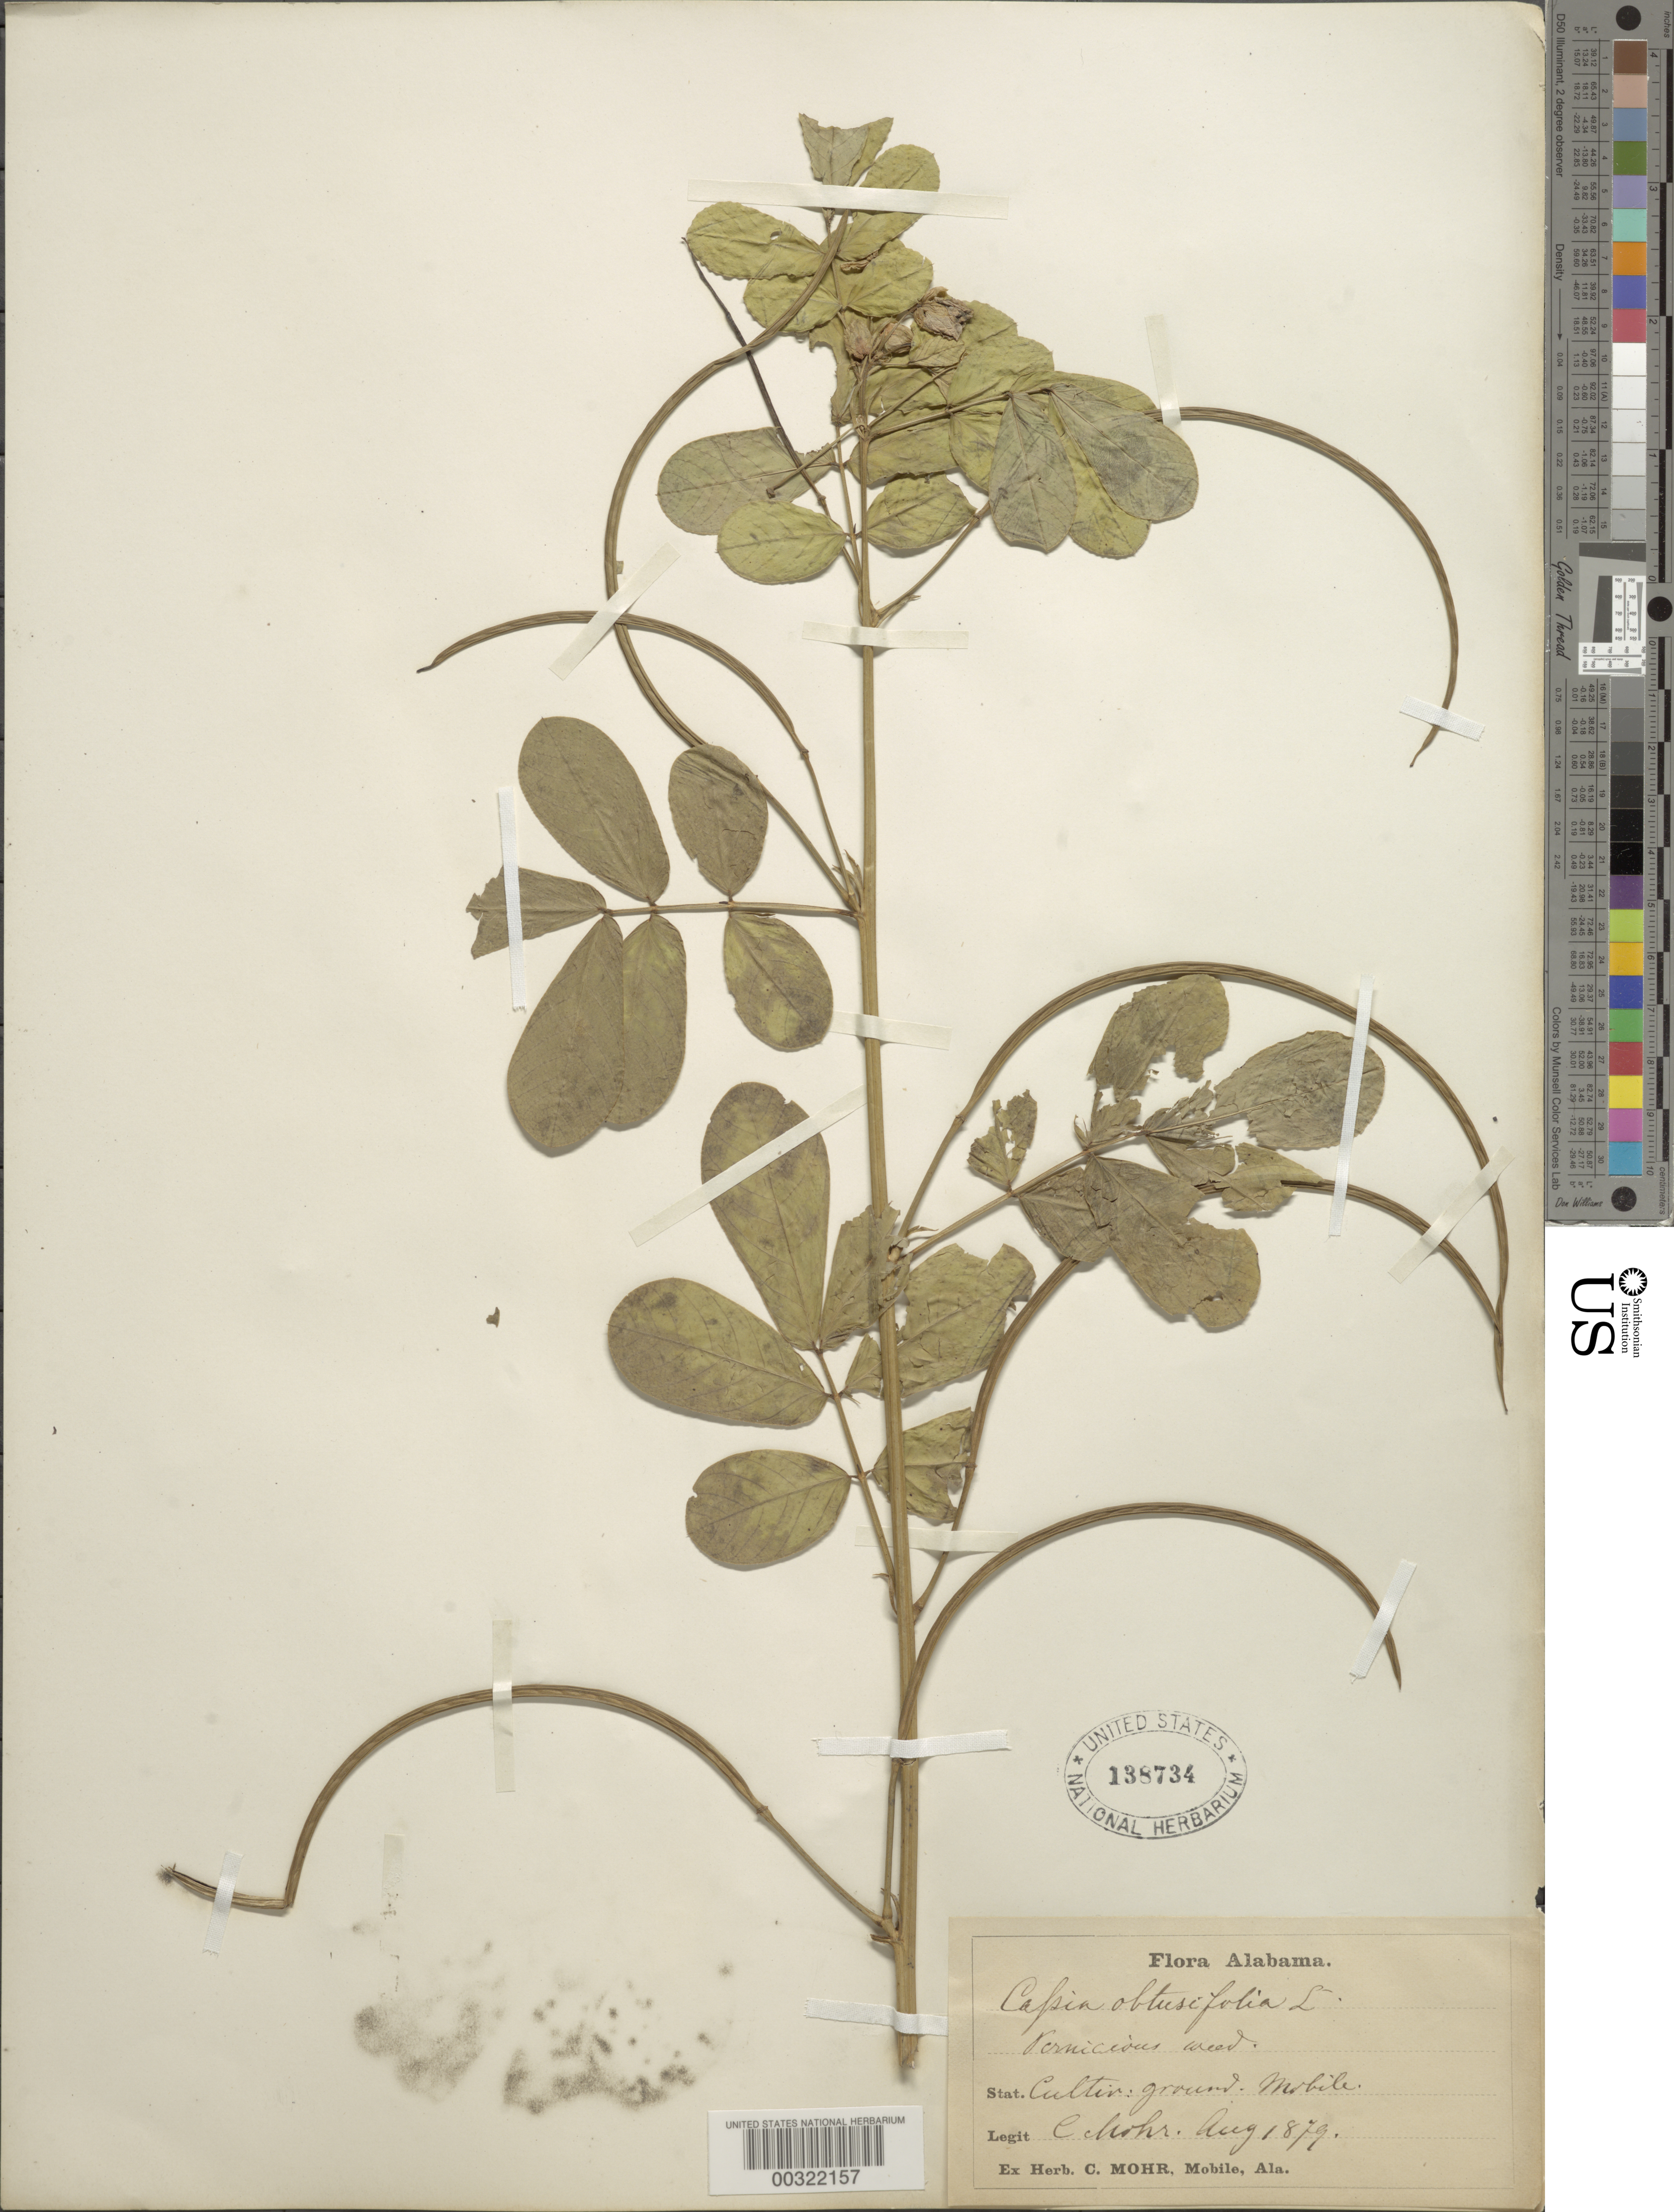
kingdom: Plantae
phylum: Tracheophyta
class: Magnoliopsida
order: Fabales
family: Fabaceae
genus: Senna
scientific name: Senna obtusifolia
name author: (L.) H.S. Irwin & Barneby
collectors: C. T. Mohr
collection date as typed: Aug 1879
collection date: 1879-08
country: United States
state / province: Alabama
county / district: Mobile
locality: Mobile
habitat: Cultivated ground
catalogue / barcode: US 138734